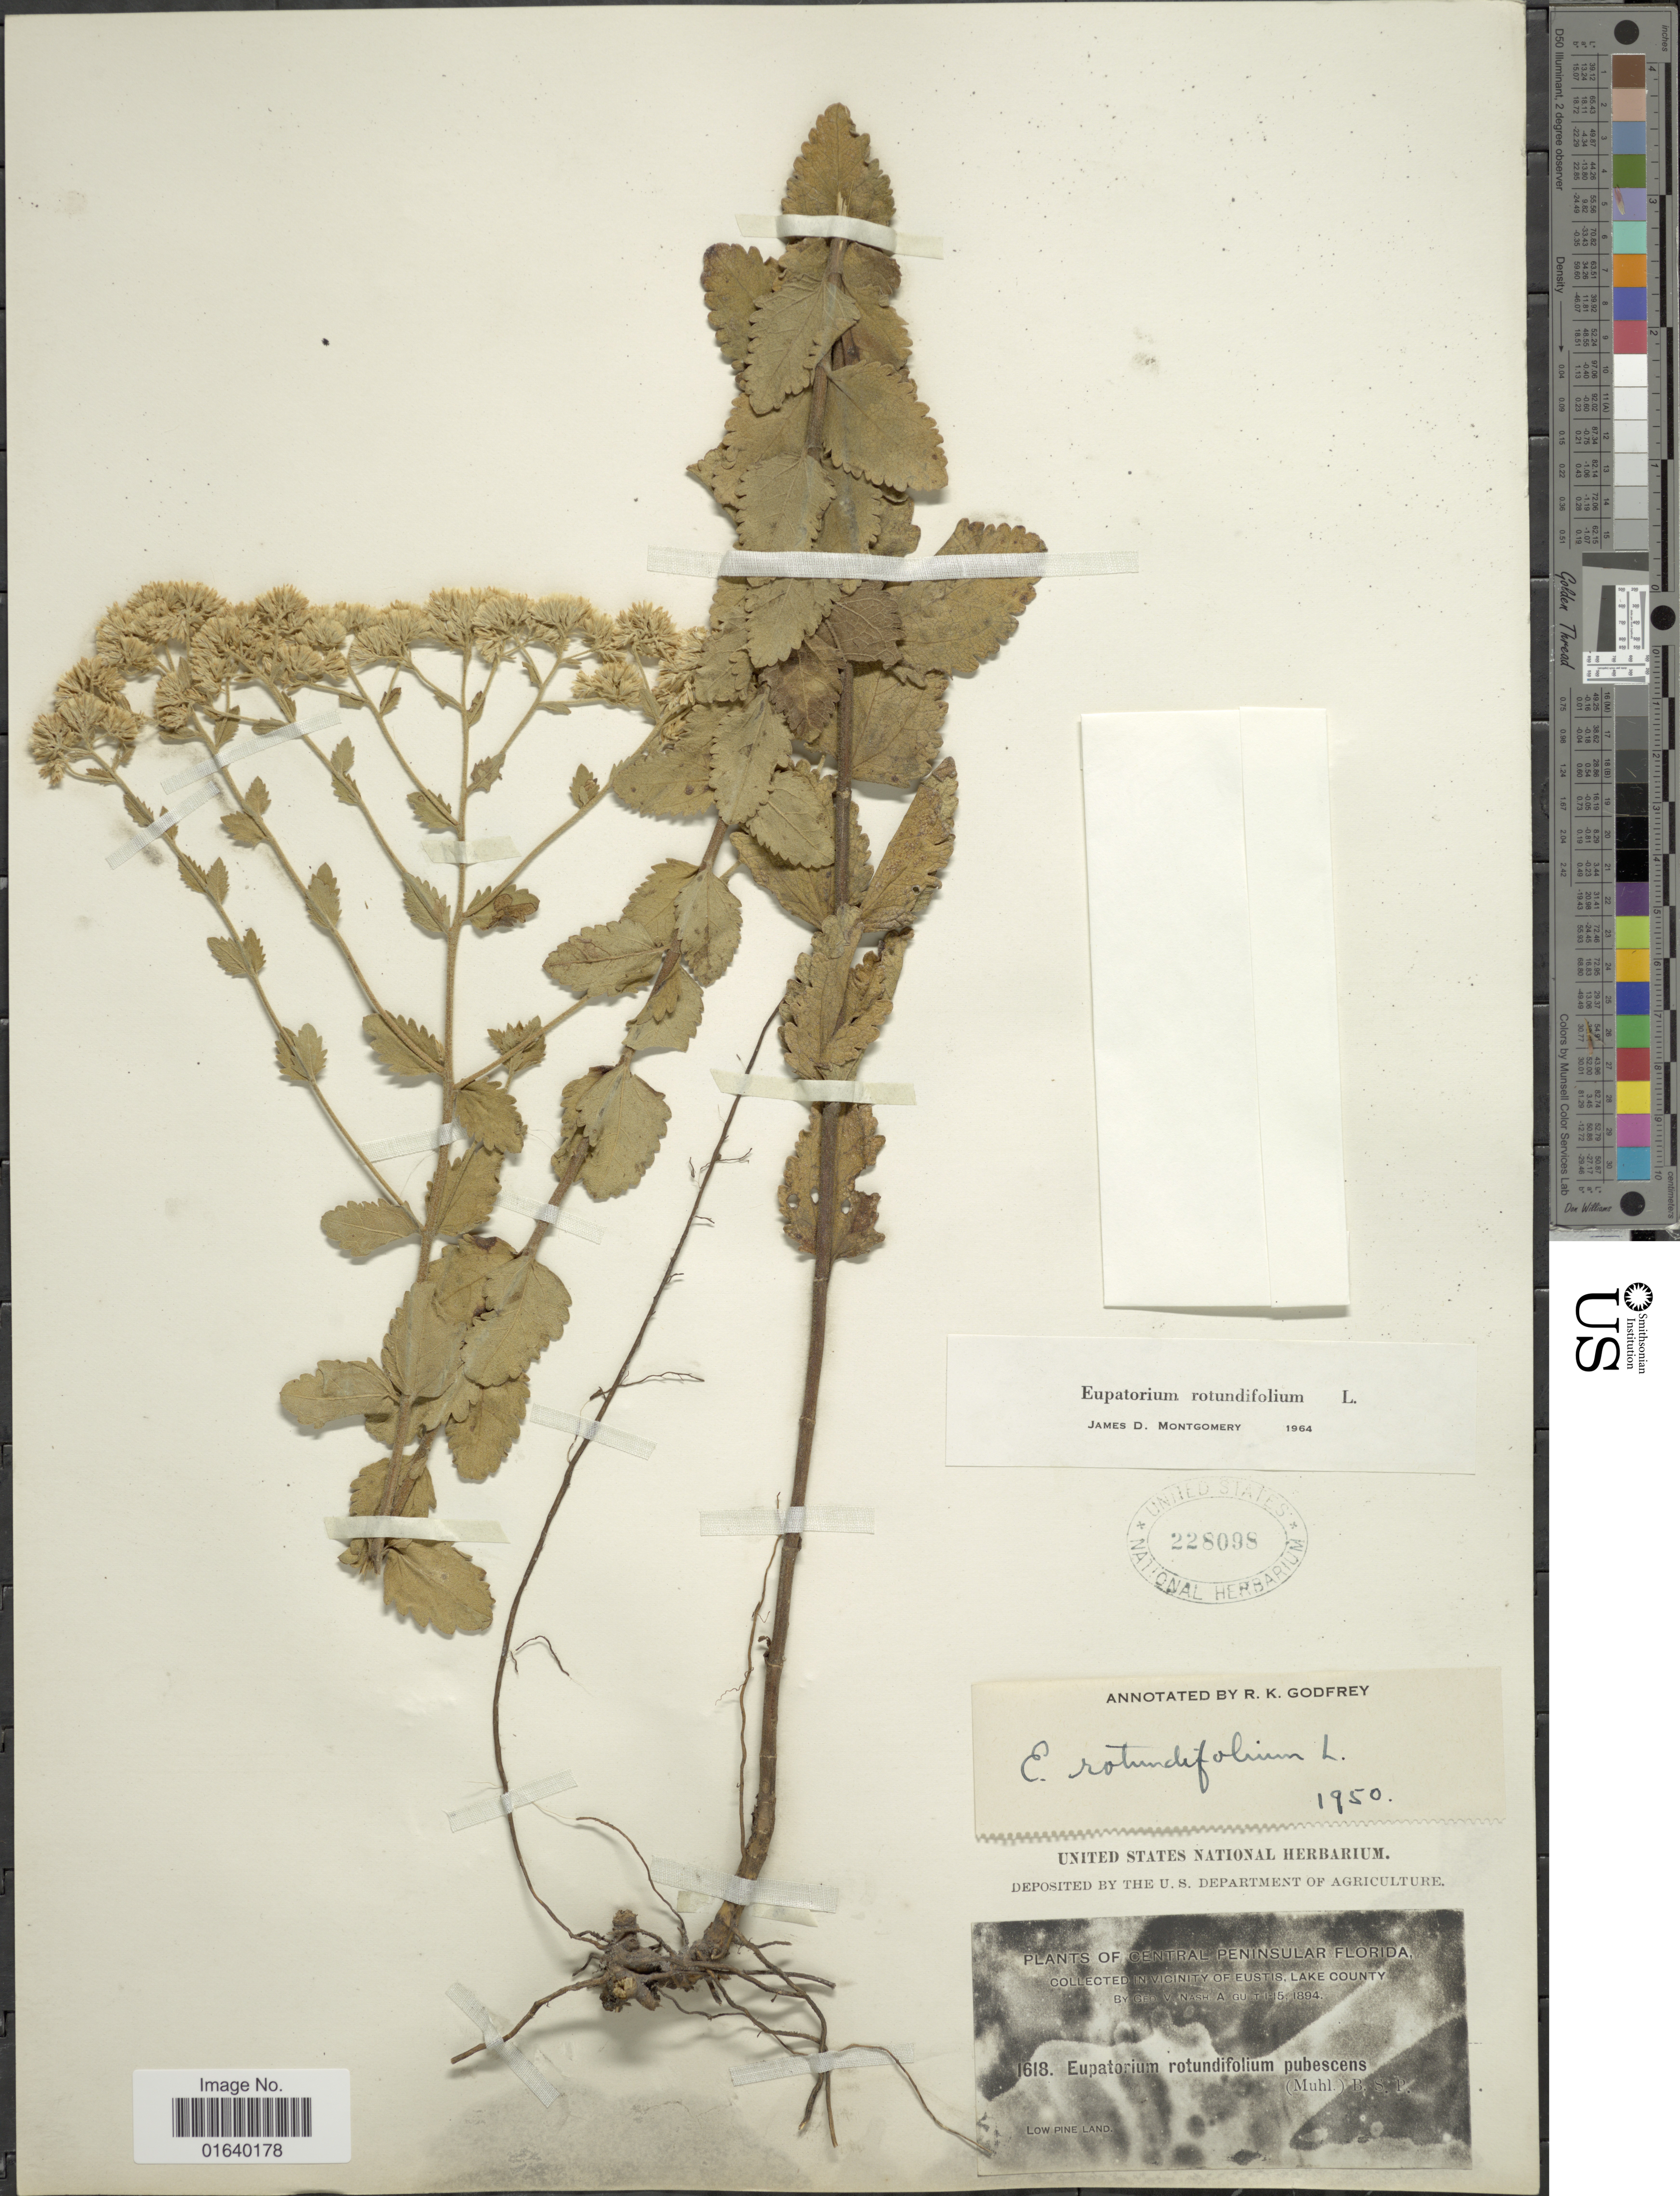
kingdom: Plantae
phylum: Tracheophyta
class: Magnoliopsida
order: Asterales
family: Asteraceae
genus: Eupatorium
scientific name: Eupatorium rotundifolium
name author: L.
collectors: G. V. Nash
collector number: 1618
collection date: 1894-08-15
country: United States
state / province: Florida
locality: Central Peninsular Florida, in vicinity of Eustis, lake County, Low Pine Land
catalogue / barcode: US 228098